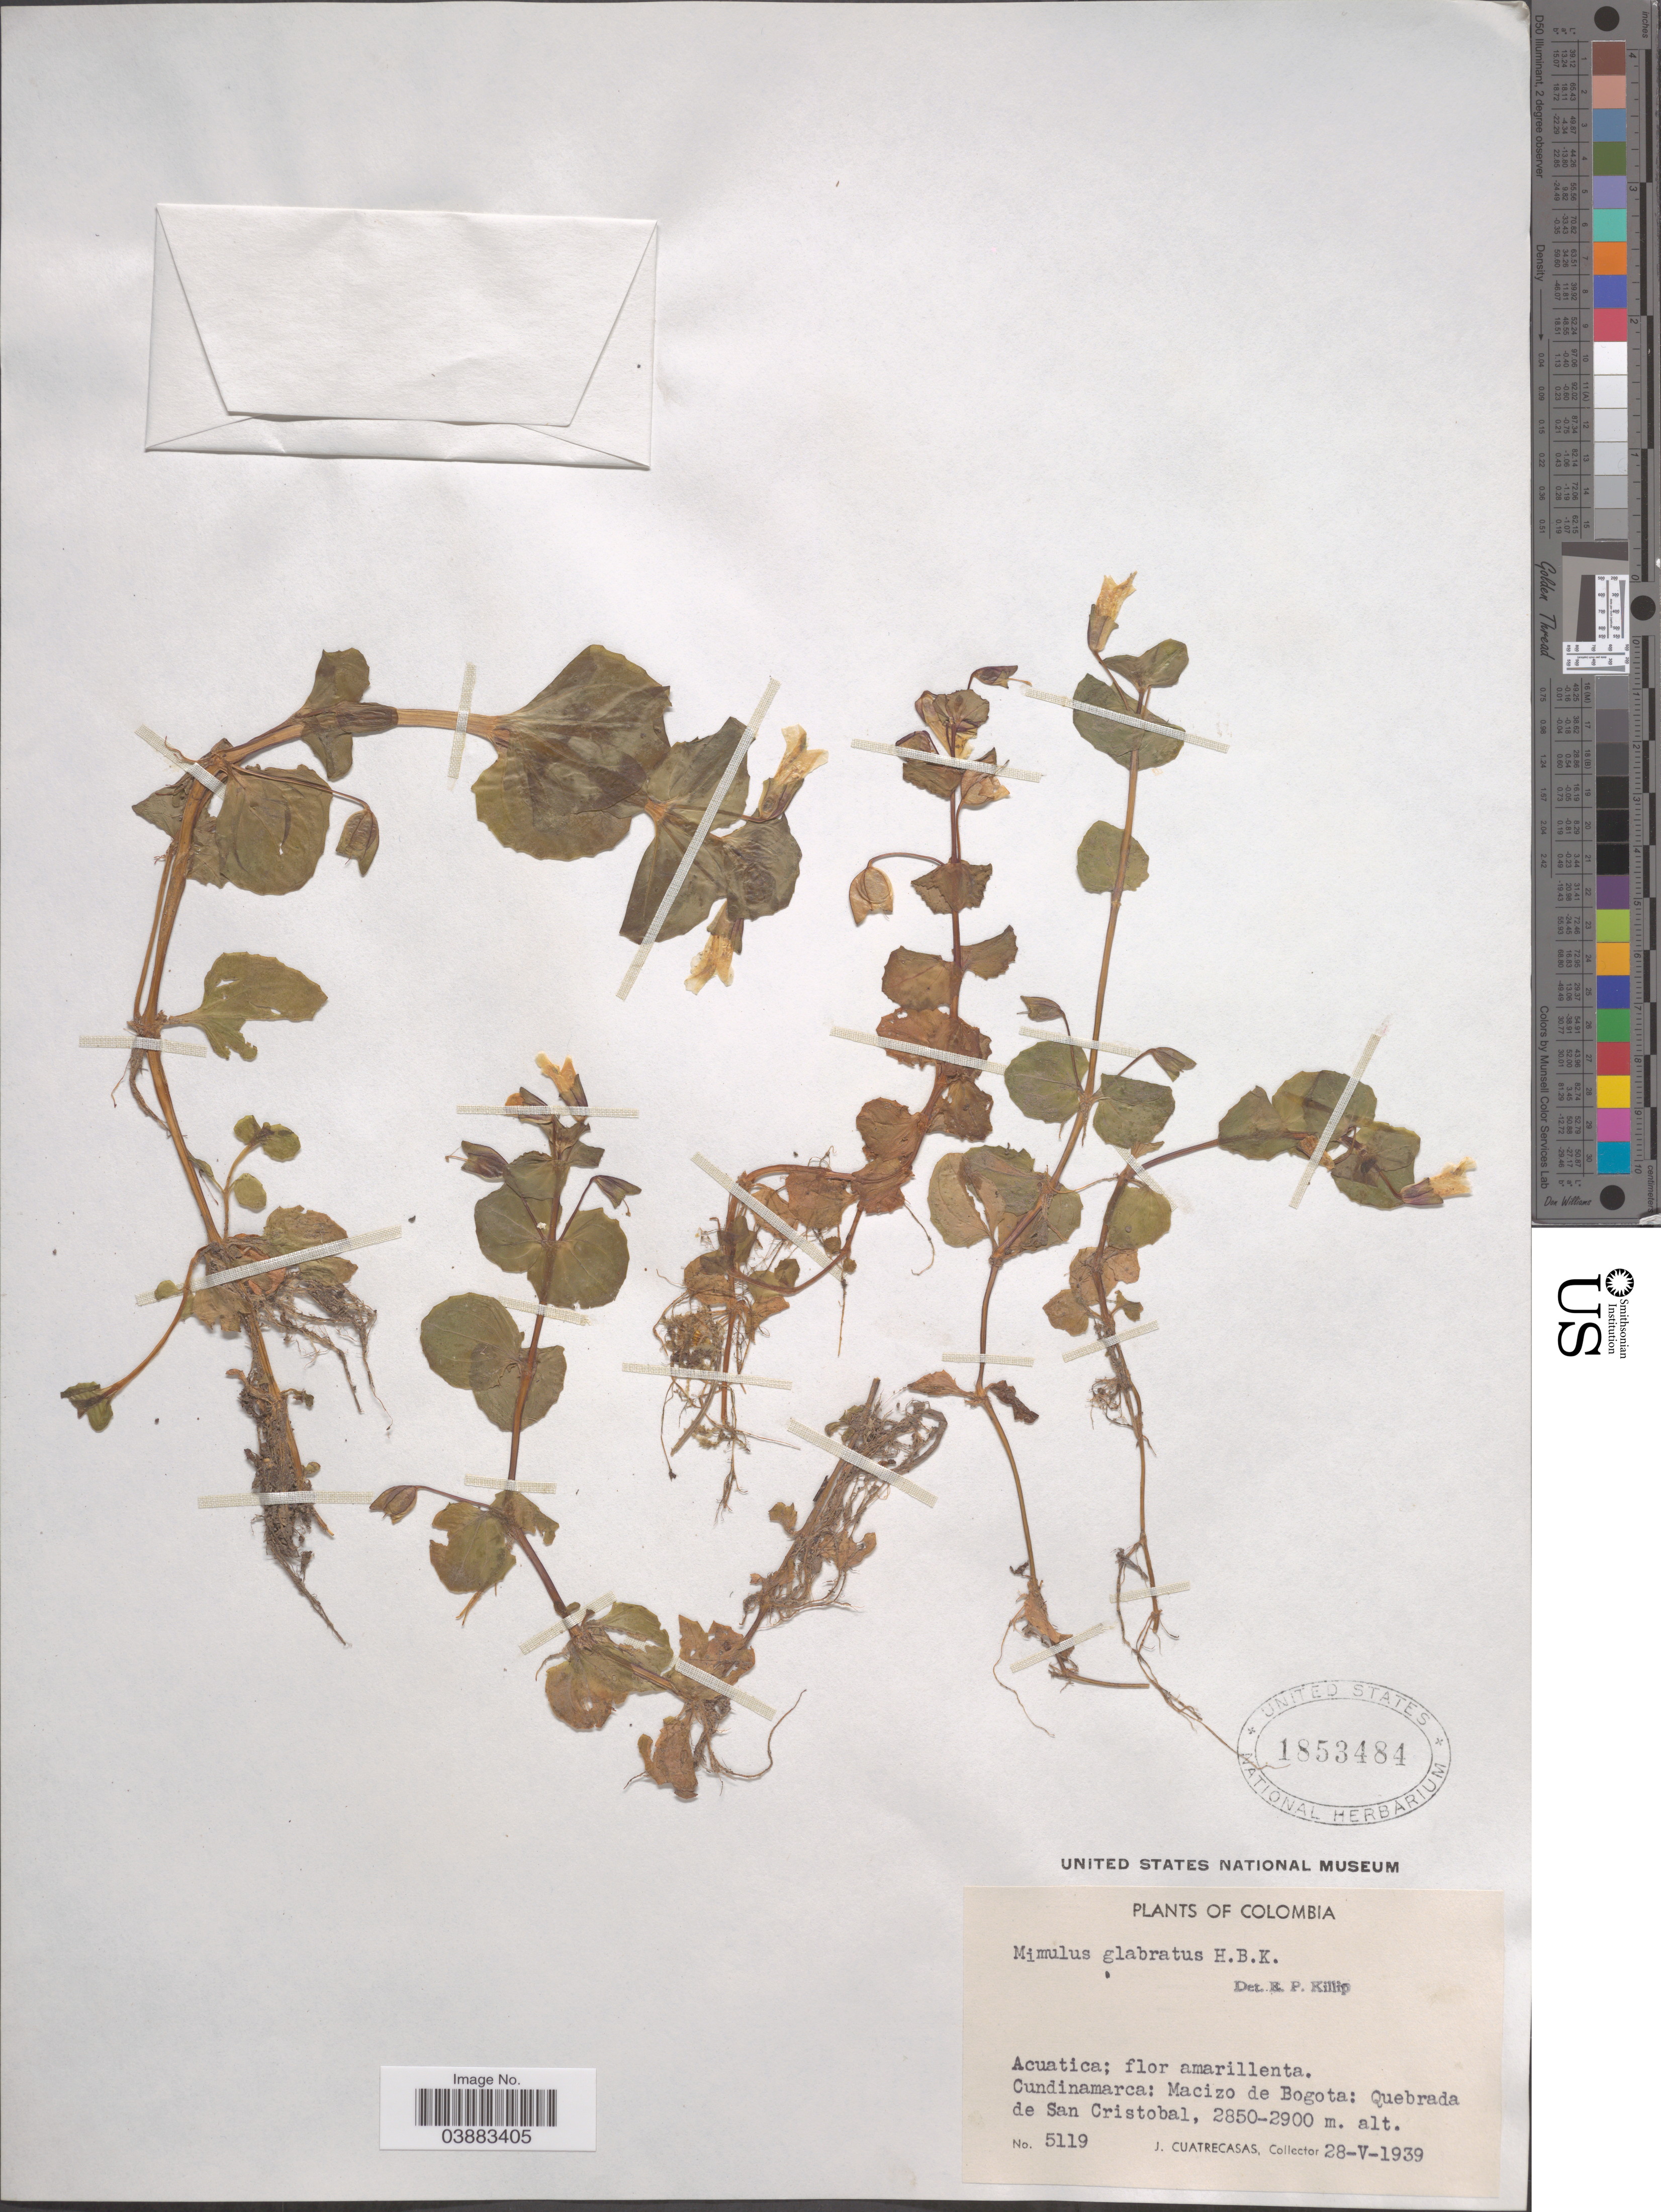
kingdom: Plantae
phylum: Tracheophyta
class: Magnoliopsida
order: Lamiales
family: Phrymaceae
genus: Mimulus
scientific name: Mimulus glabratus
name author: Kunth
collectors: J. Cuatrecasas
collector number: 5119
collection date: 1939-05-28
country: Colombia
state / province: Cundinamarca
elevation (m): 2850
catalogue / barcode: US 1853484